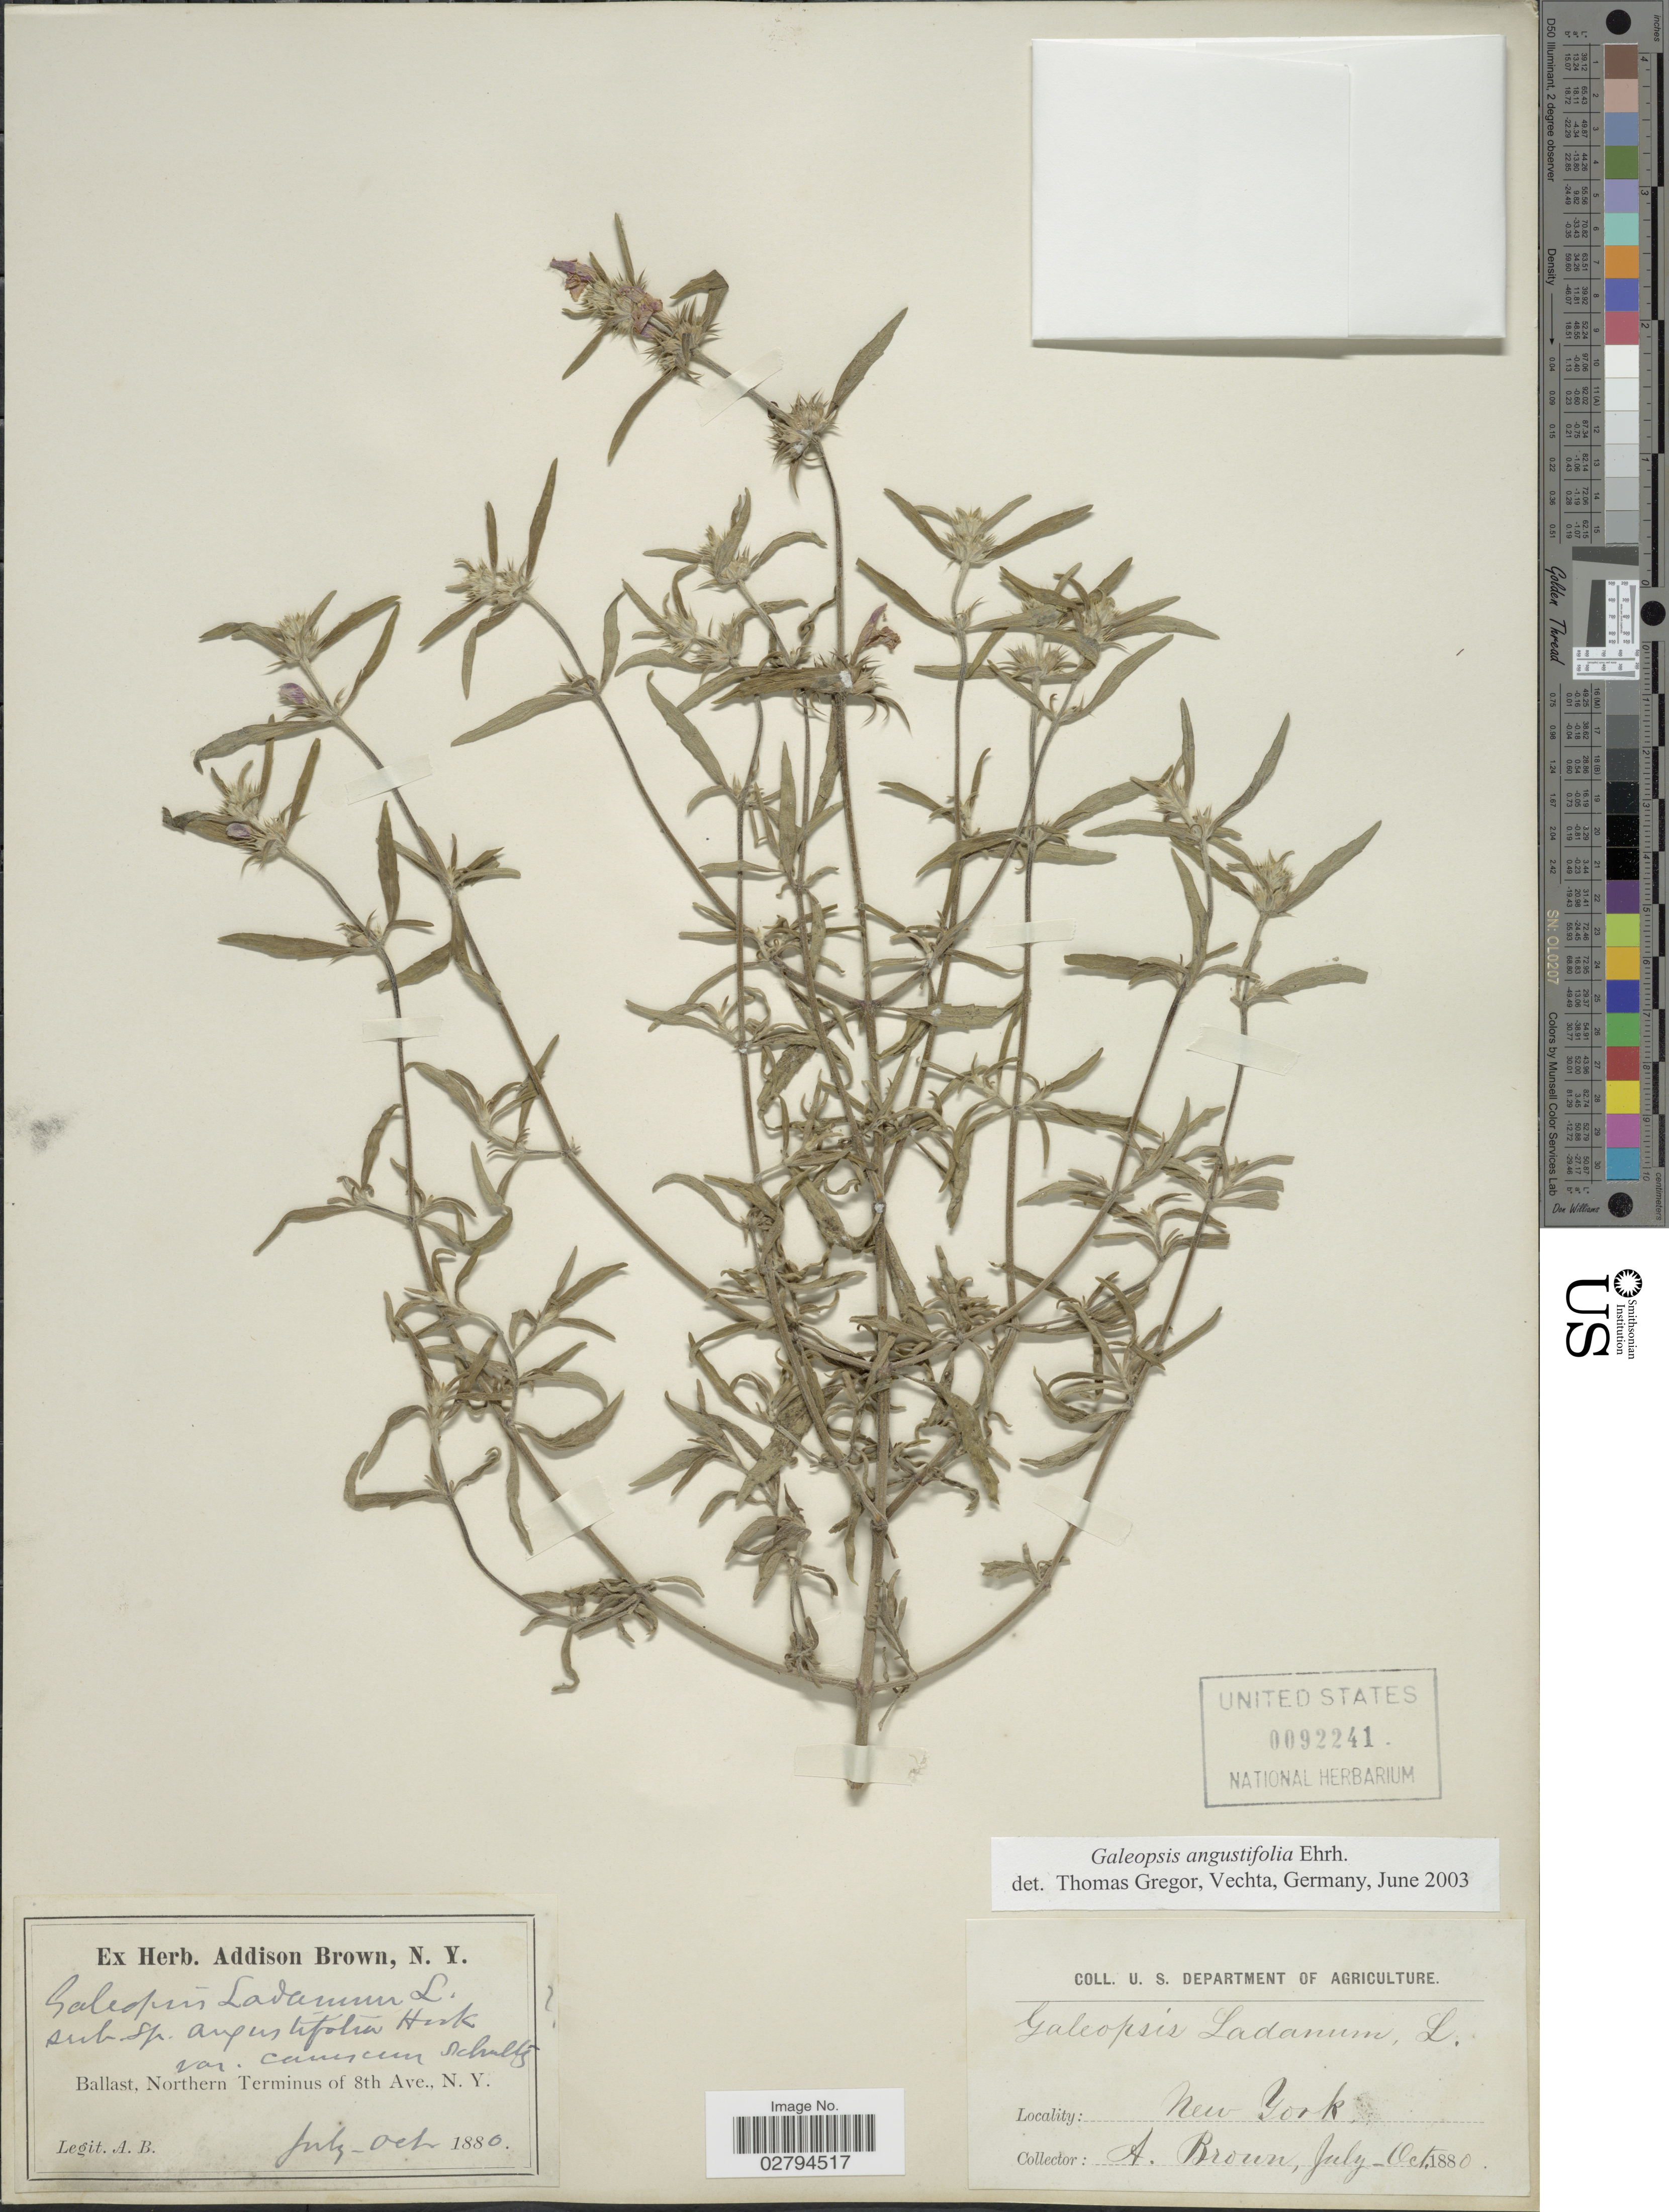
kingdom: Plantae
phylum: Tracheophyta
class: Magnoliopsida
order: Lamiales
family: Lamiaceae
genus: Galeopsis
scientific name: Galeopsis angustifolia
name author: Ehrh. ex Hoffm.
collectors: A. Brown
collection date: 1880-07/1880-10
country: United States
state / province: New York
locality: Ballast, Northern Terminus of 8th Ave., N.Y.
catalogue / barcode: US 92241